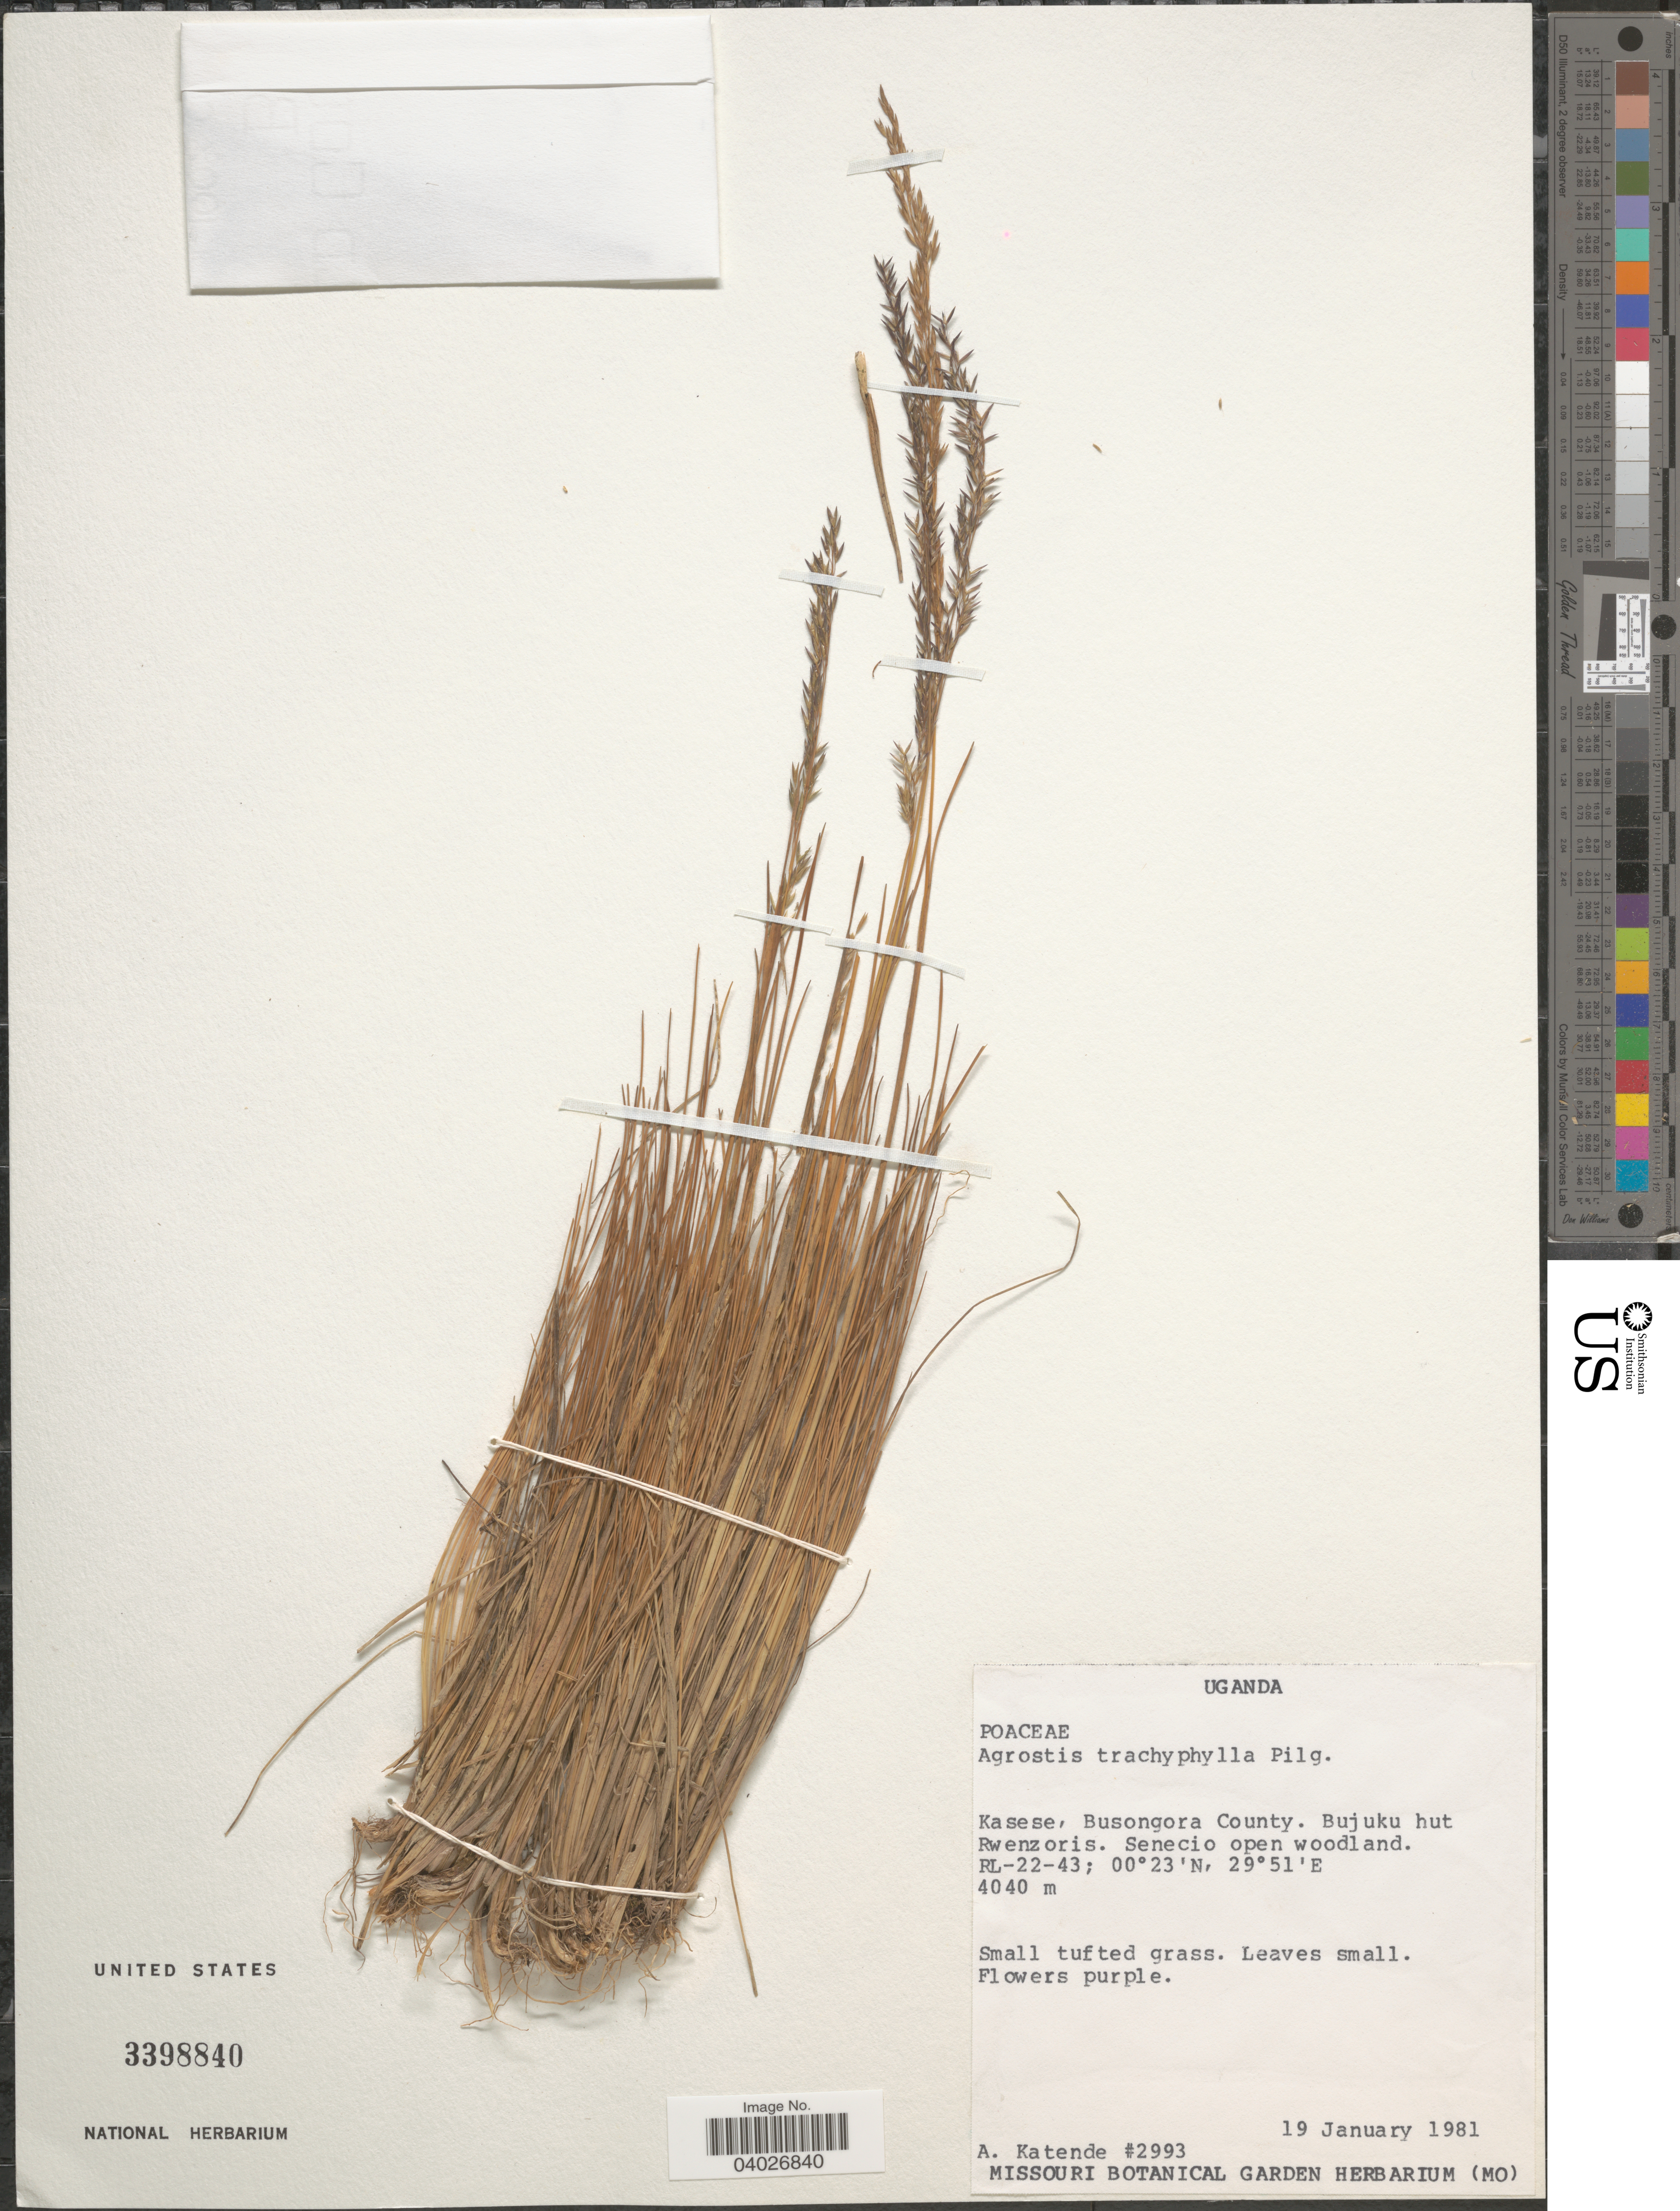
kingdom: Plantae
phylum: Tracheophyta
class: Liliopsida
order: Poales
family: Poaceae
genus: Agrostis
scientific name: Agrostis trachyphylla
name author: Pilg.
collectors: A. Katende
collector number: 2993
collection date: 1981-01-19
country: Uganda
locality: Kasese, Busongora County. Bujuku hut Rwenzoris. Senecio open woodland. RL-22-43.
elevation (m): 4040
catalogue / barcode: US 3398840